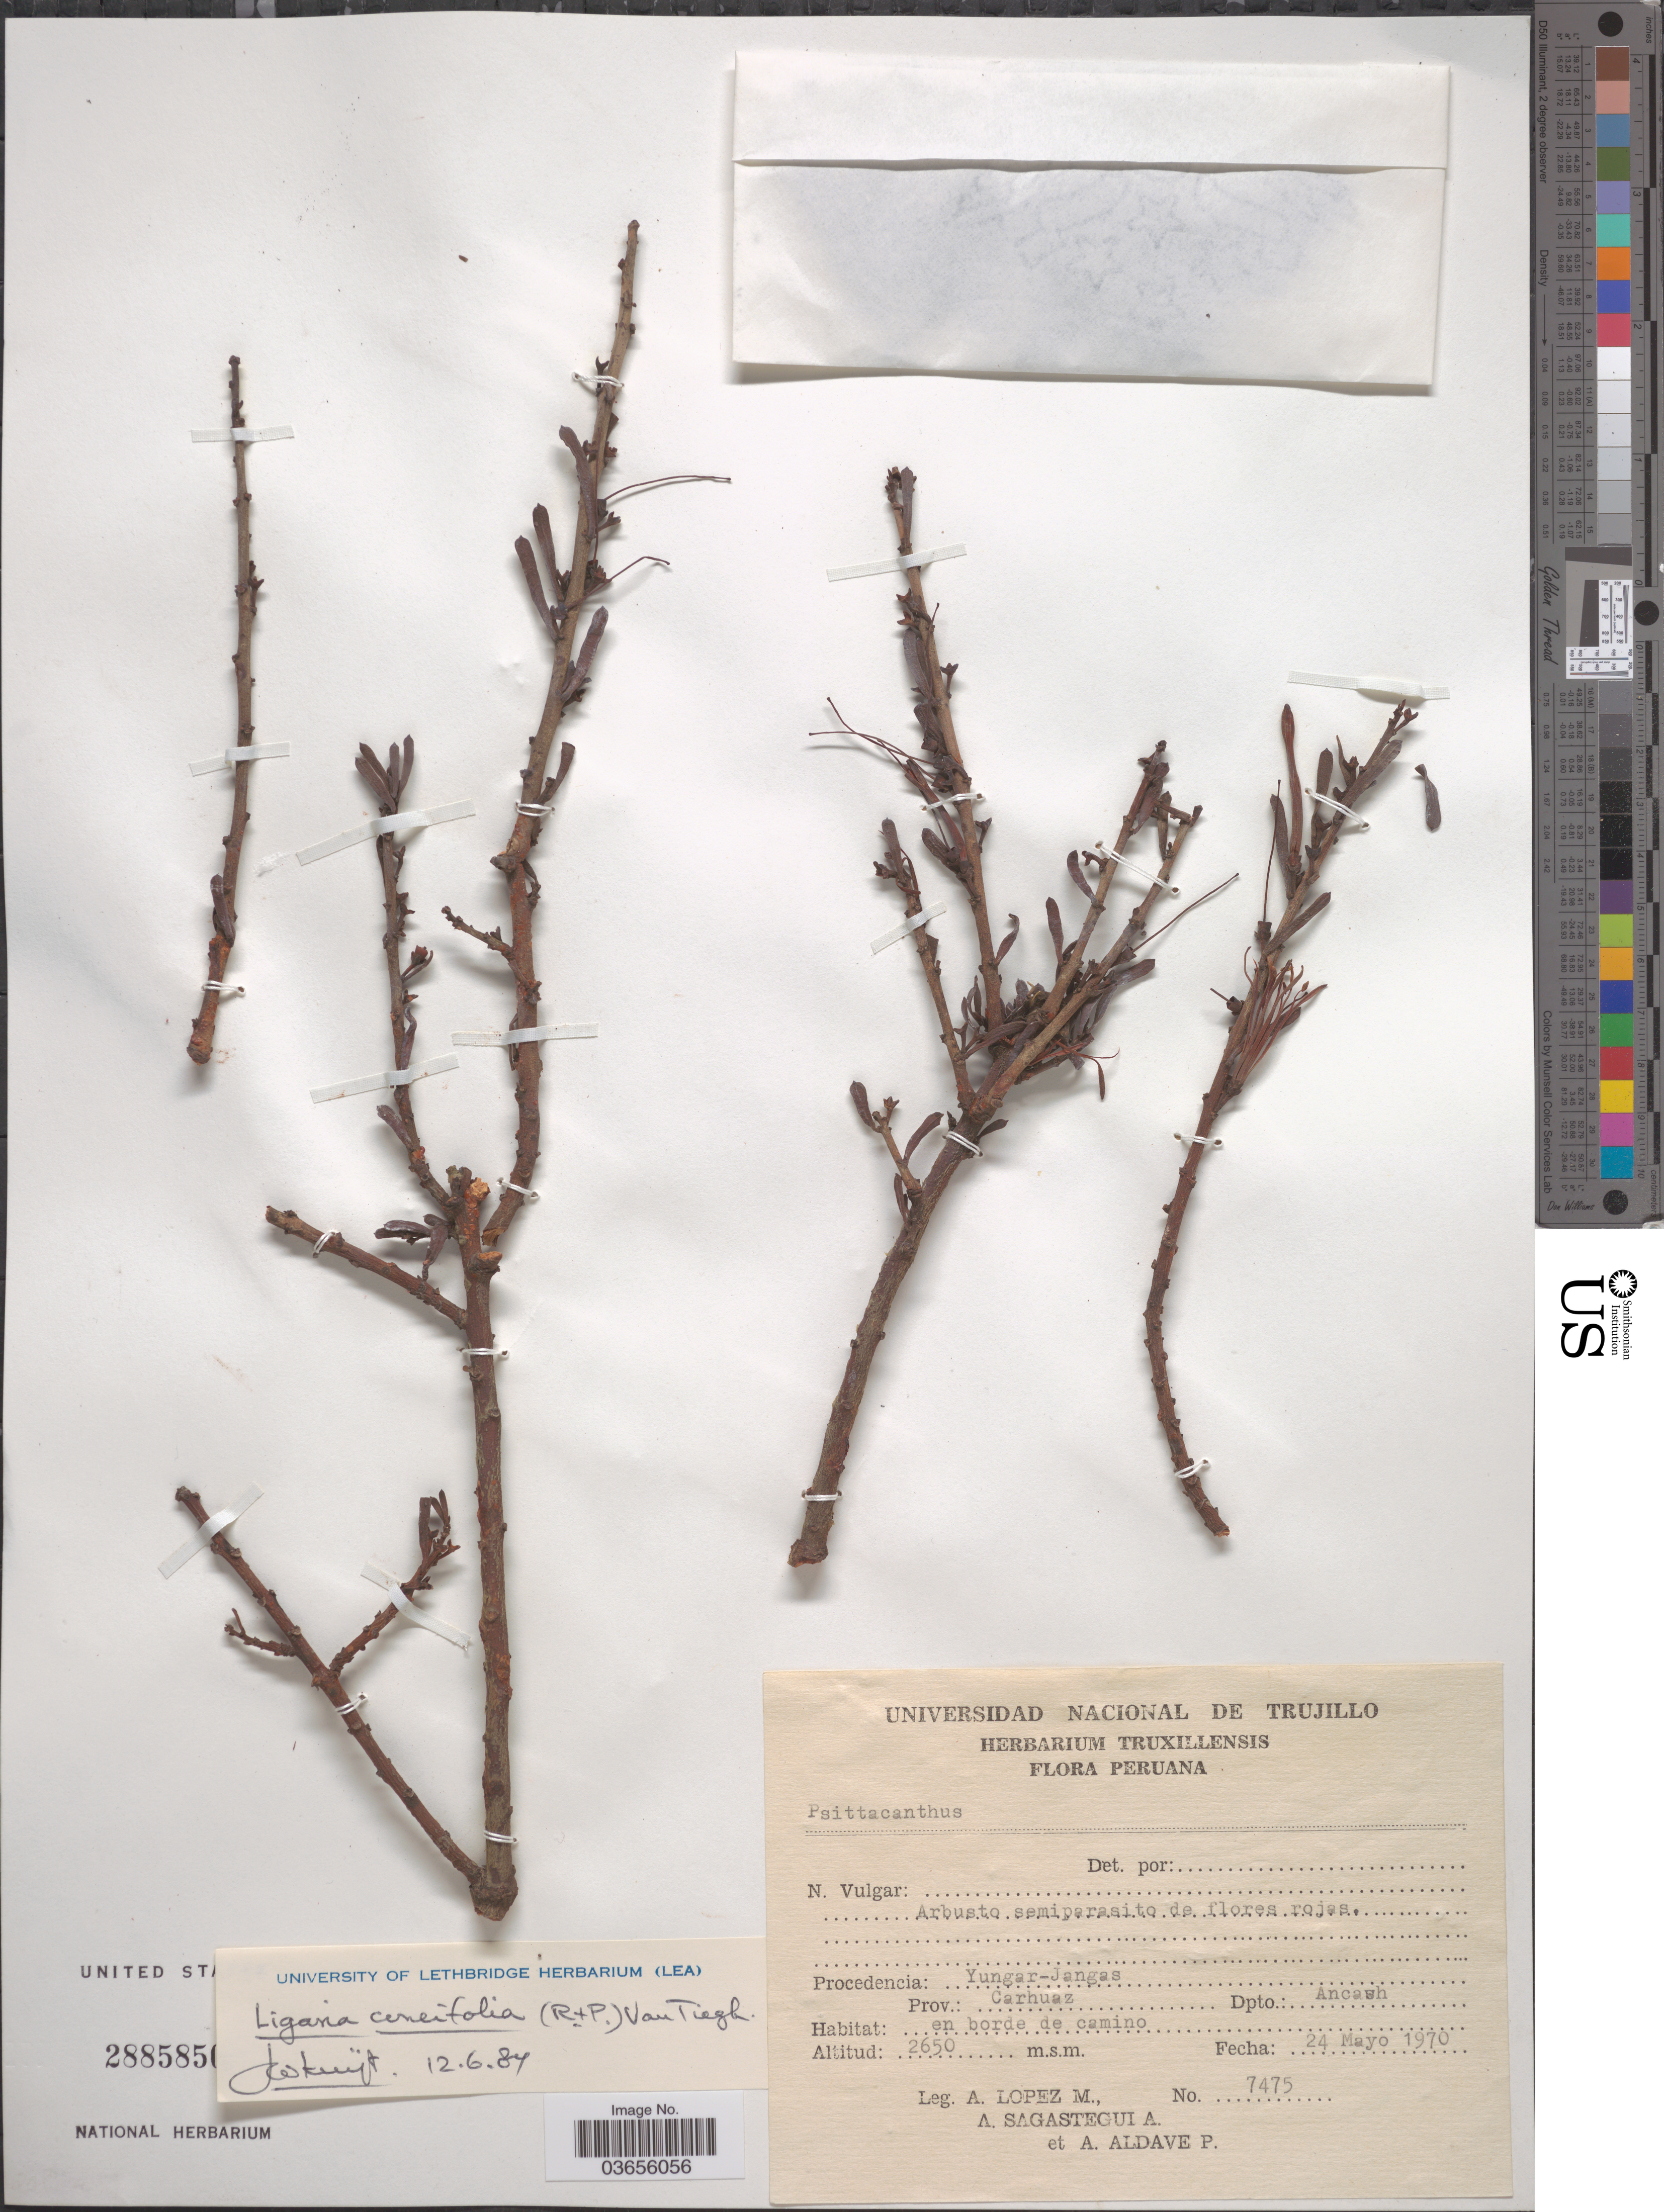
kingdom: Plantae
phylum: Tracheophyta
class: Magnoliopsida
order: Santalales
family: Loranthaceae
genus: Ligaria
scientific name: Ligaria cuneifolia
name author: (Ruiz & Pav.) Tiegh.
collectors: A. López M., A. Sagástegui A. & A. Aldave P.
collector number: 7475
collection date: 1970-05-24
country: Peru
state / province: Ancash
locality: Procedencia: Yungar-Jangas. Prov.: Carhuaz. Dpto.: Ancash.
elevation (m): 2650